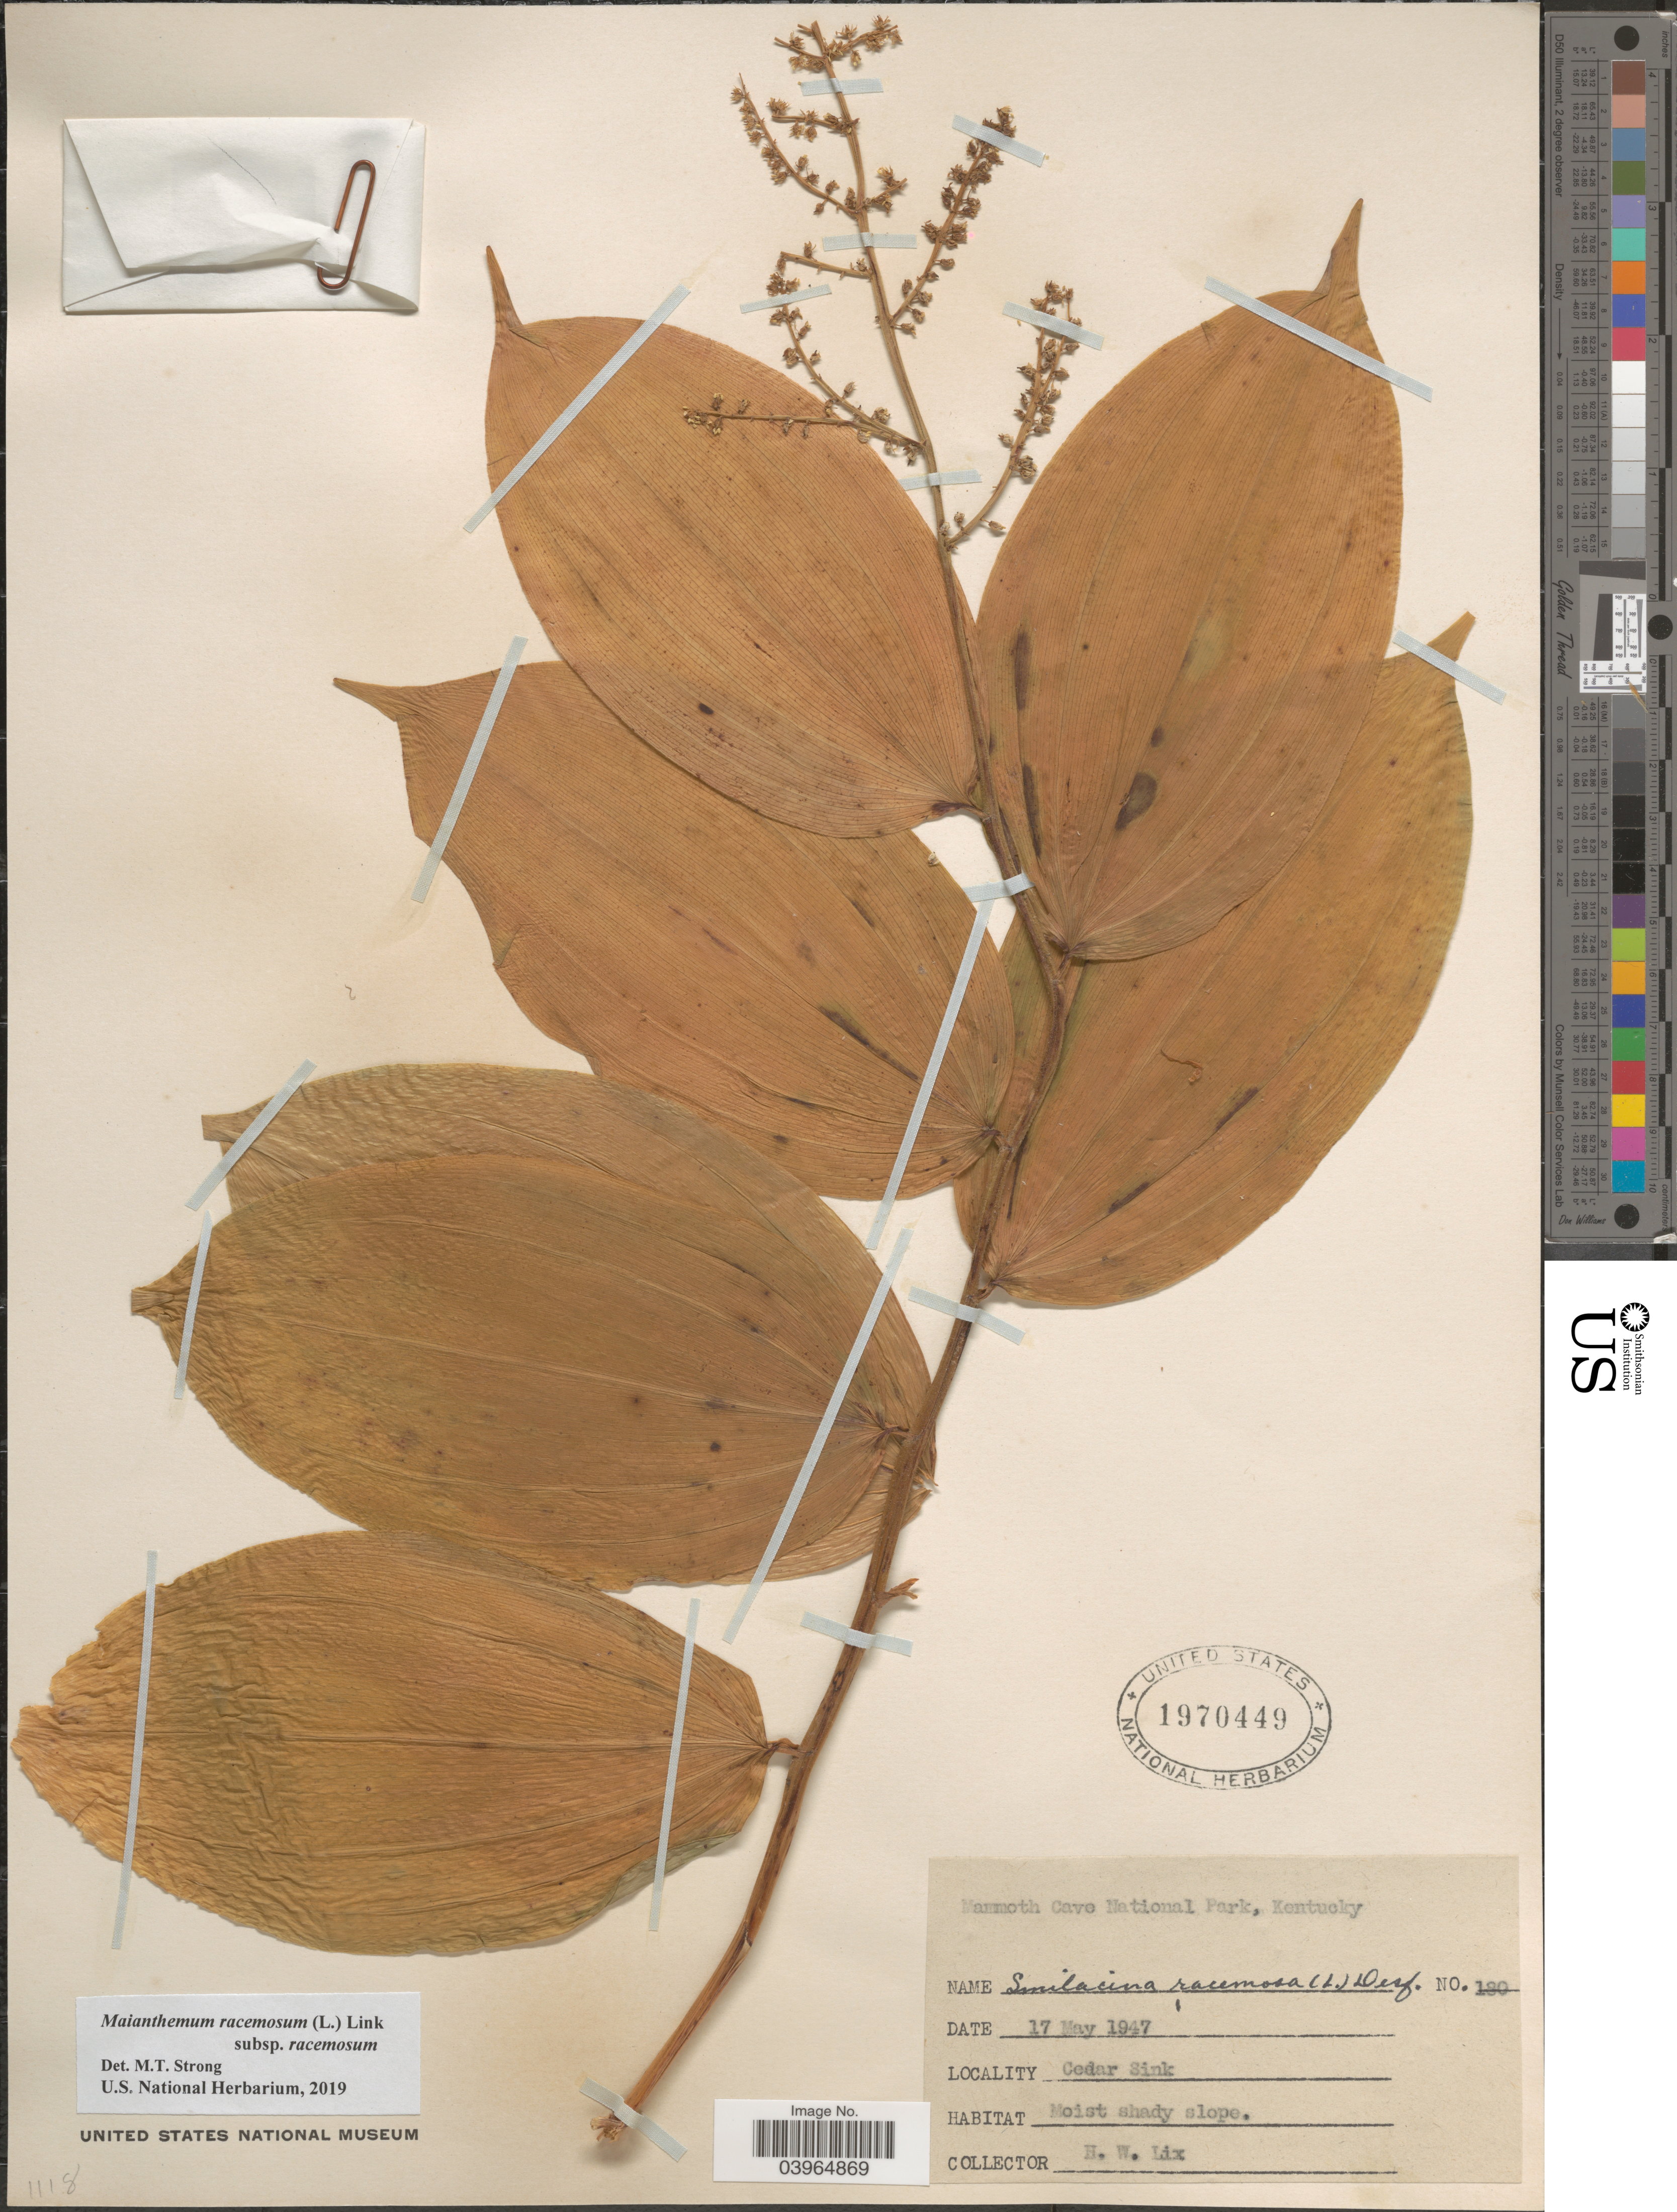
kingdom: Plantae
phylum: Tracheophyta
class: Liliopsida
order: Asparagales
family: Asparagaceae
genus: Maianthemum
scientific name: Maianthemum racemosum subsp. racemosum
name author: (L.) Link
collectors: H. W. Lix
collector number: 180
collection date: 1947-05-17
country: United States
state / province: Kentucky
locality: Mammoth Cave National Park. Cedar Sink.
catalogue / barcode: US 1970449